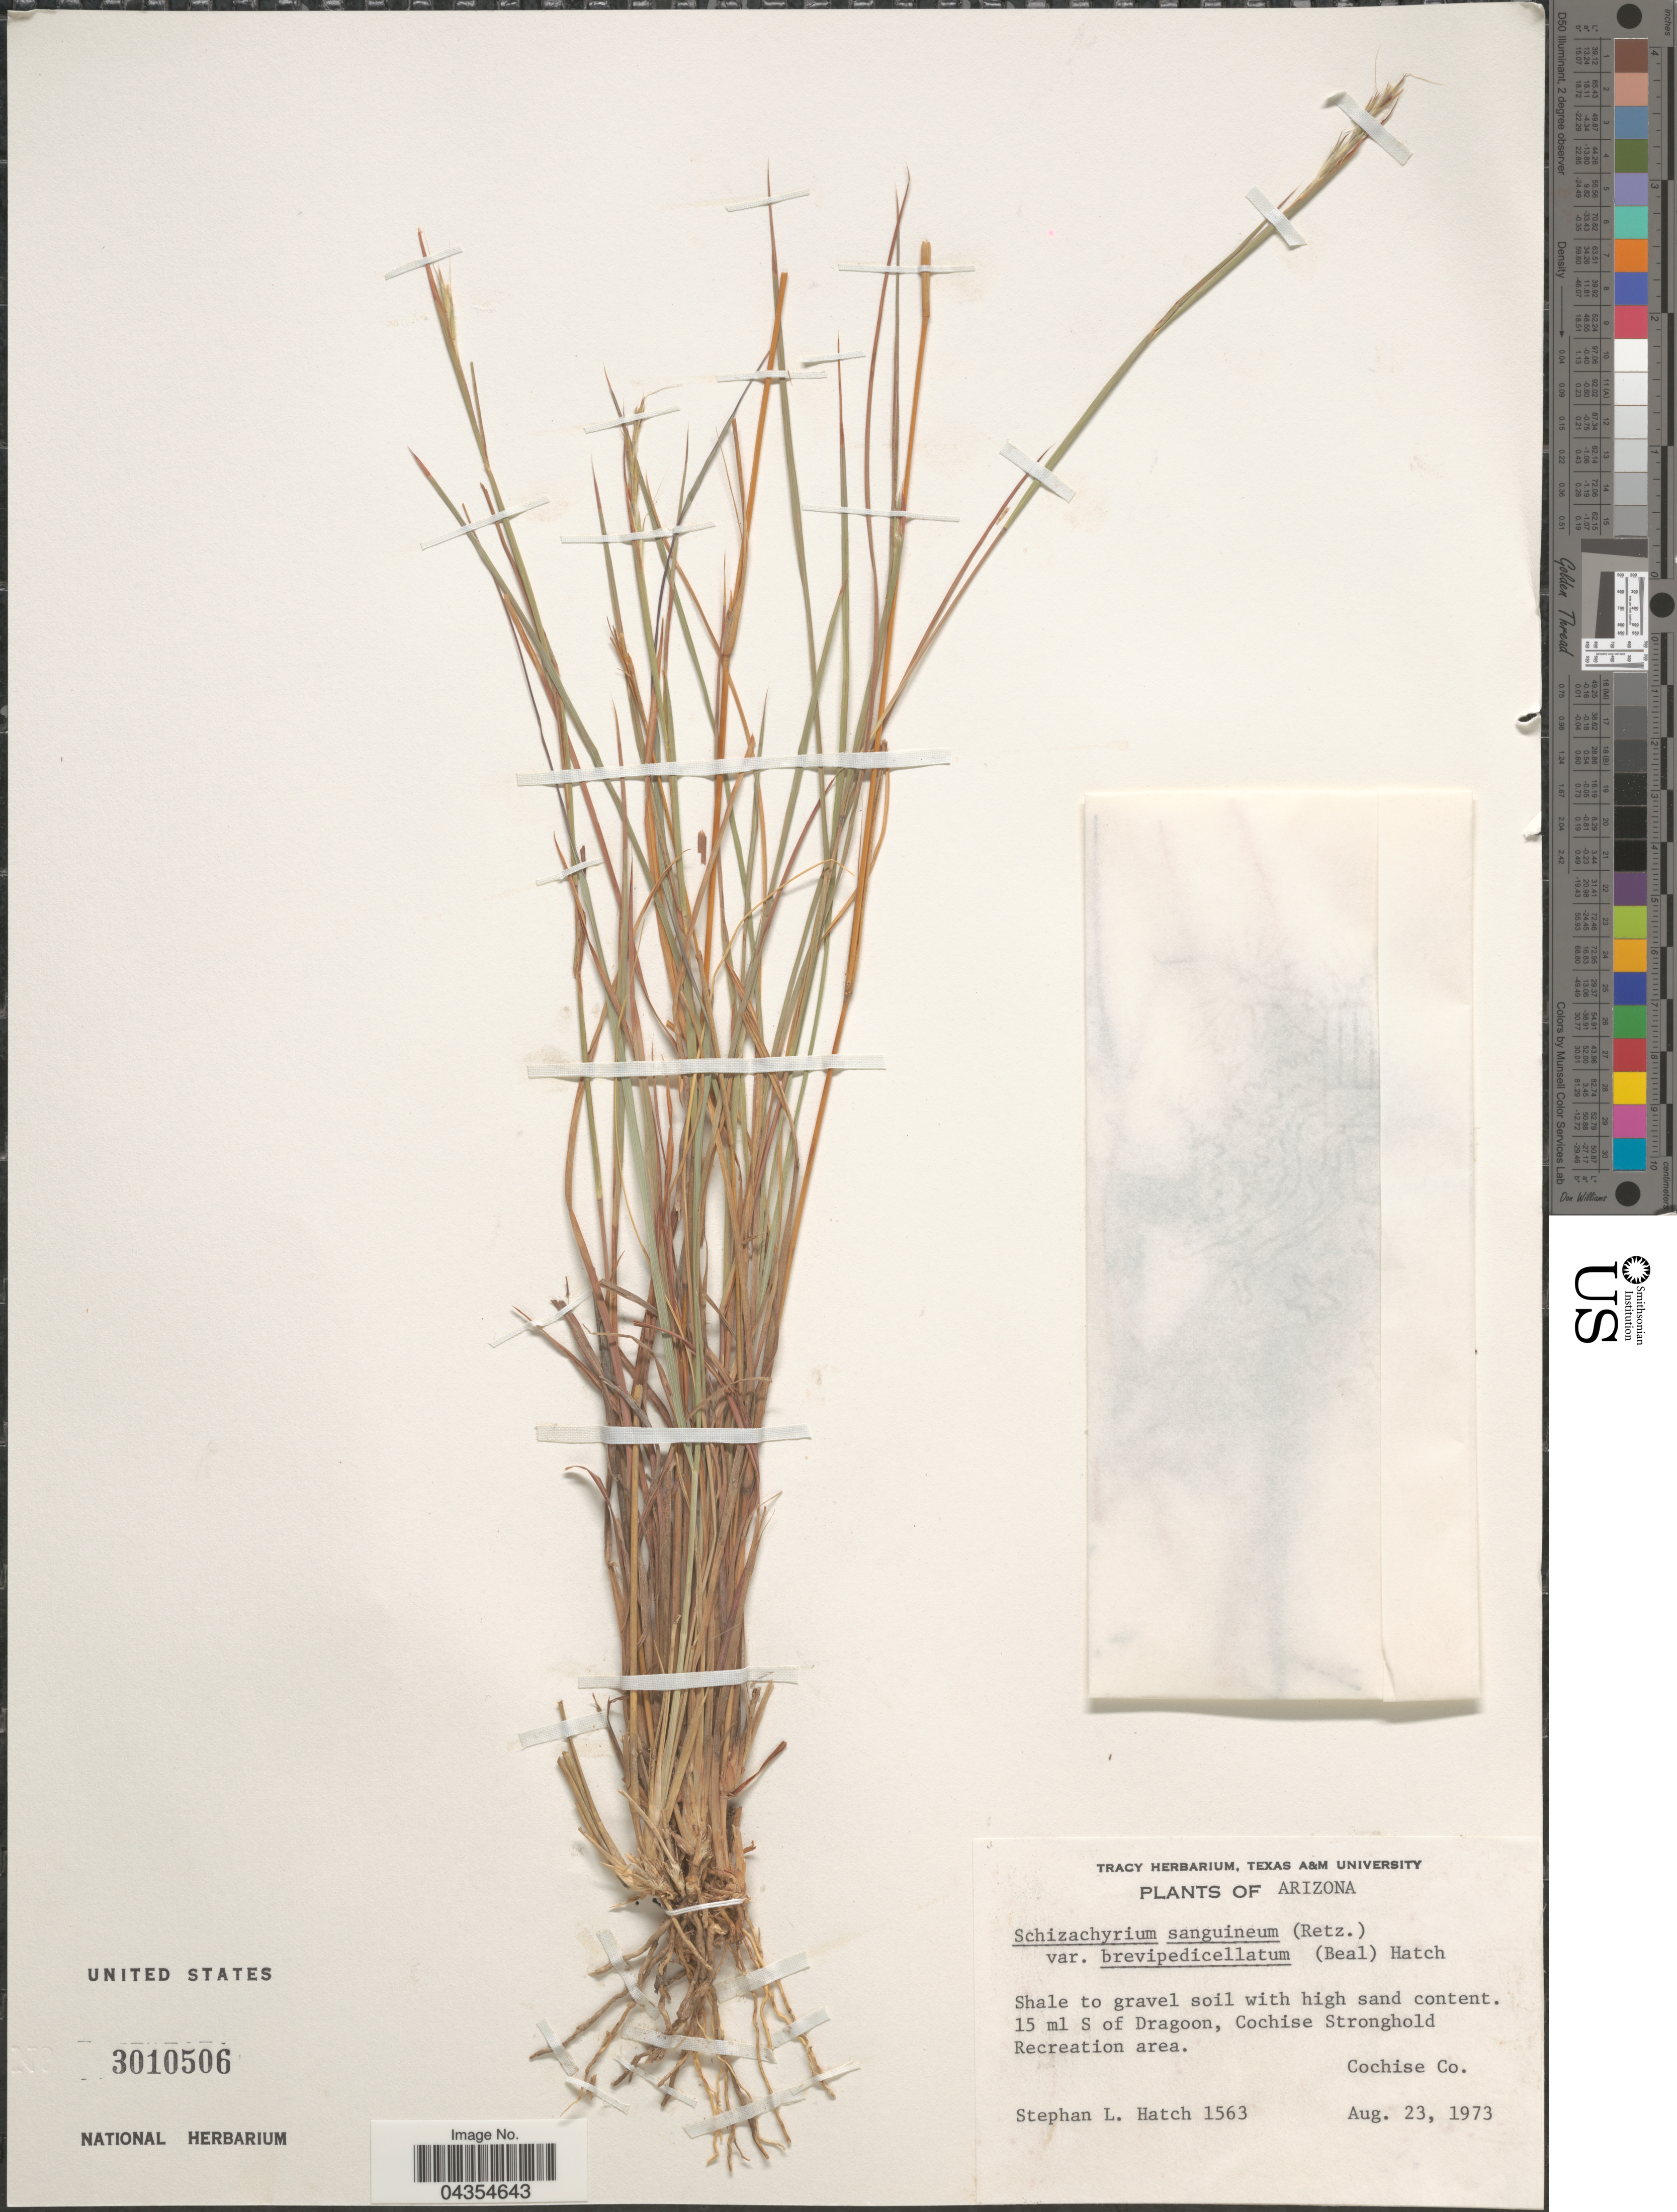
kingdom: Plantae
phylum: Tracheophyta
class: Liliopsida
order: Poales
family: Poaceae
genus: Schizachyrium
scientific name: Schizachyrium sanguineum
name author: (Retz.) Alston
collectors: S. L. Hatch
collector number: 1563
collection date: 1973-08-23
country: United States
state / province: Arizona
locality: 15 ml S of Dragoon, Cochise Stronghold Recreation area. Cochise Co.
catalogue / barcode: US 3010506